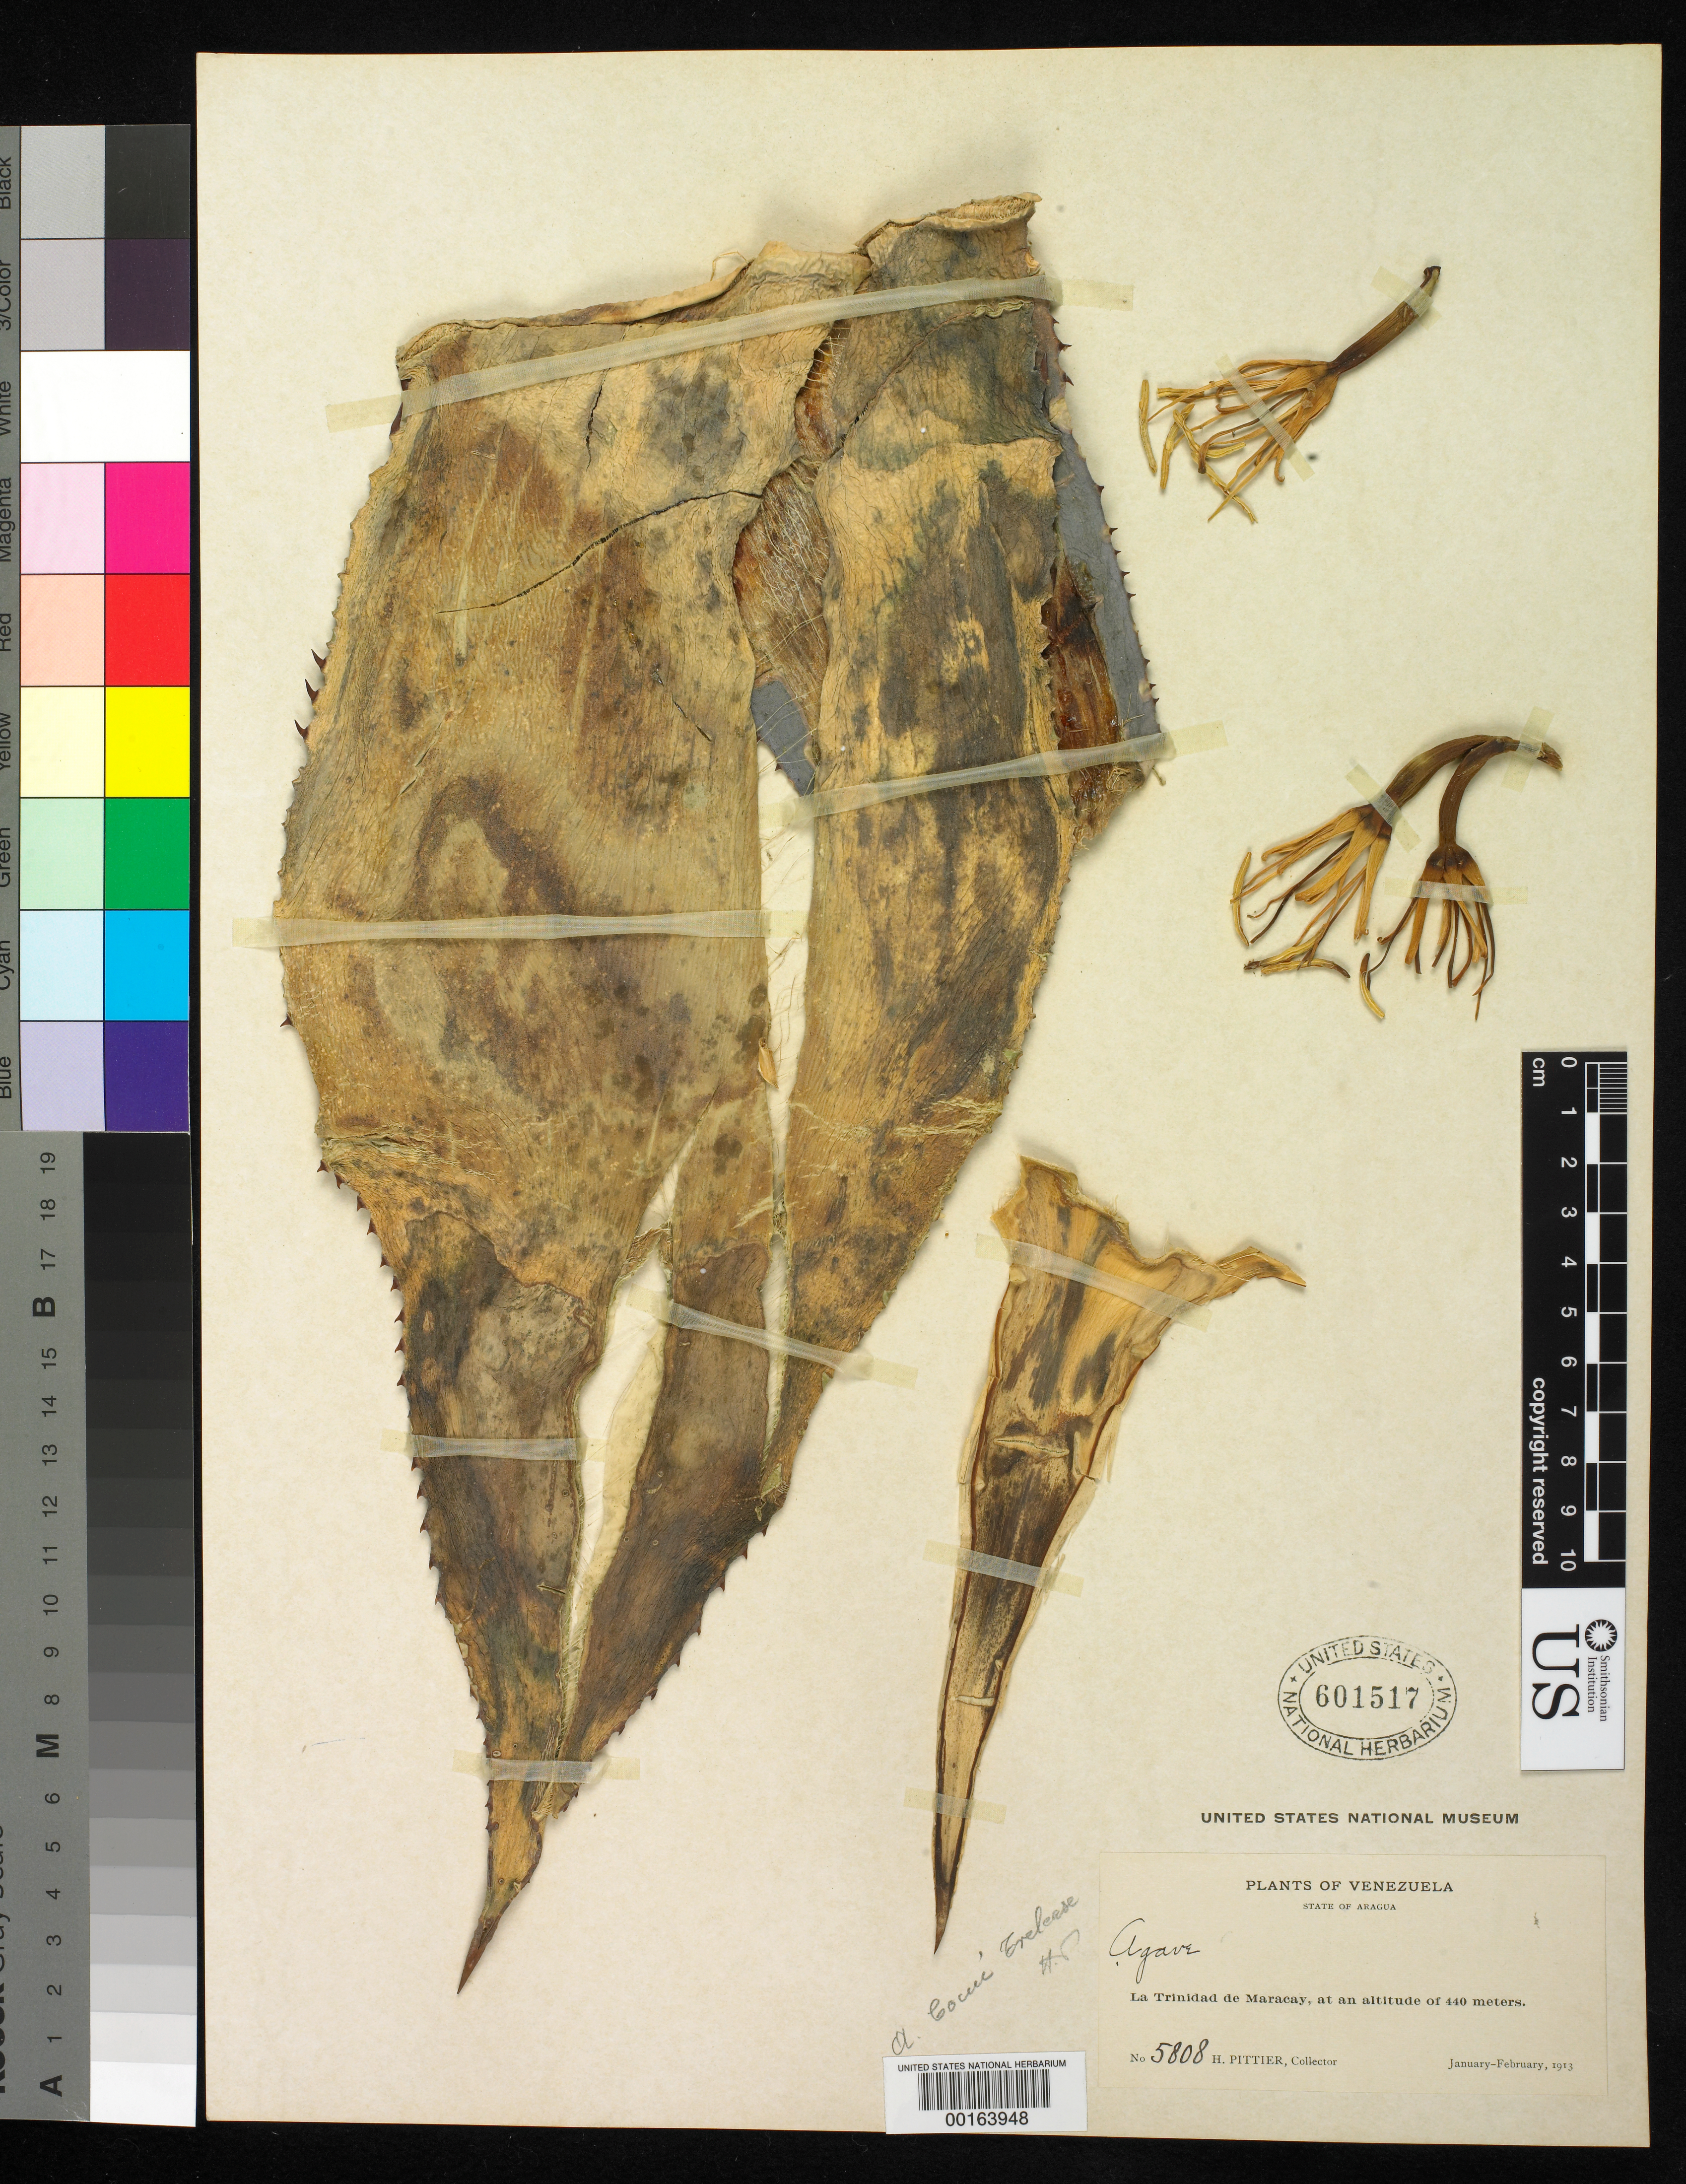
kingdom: Plantae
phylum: Tracheophyta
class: Liliopsida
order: Asparagales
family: Asparagaceae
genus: Agave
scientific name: Agave cocui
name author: Trel.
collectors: H. F. Pittier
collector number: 5808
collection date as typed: Jan 1913 to -- Feb 1913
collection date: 1913-01/1913-02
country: Venezuela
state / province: Aragua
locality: La trinidad de maracay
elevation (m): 440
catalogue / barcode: US 601517